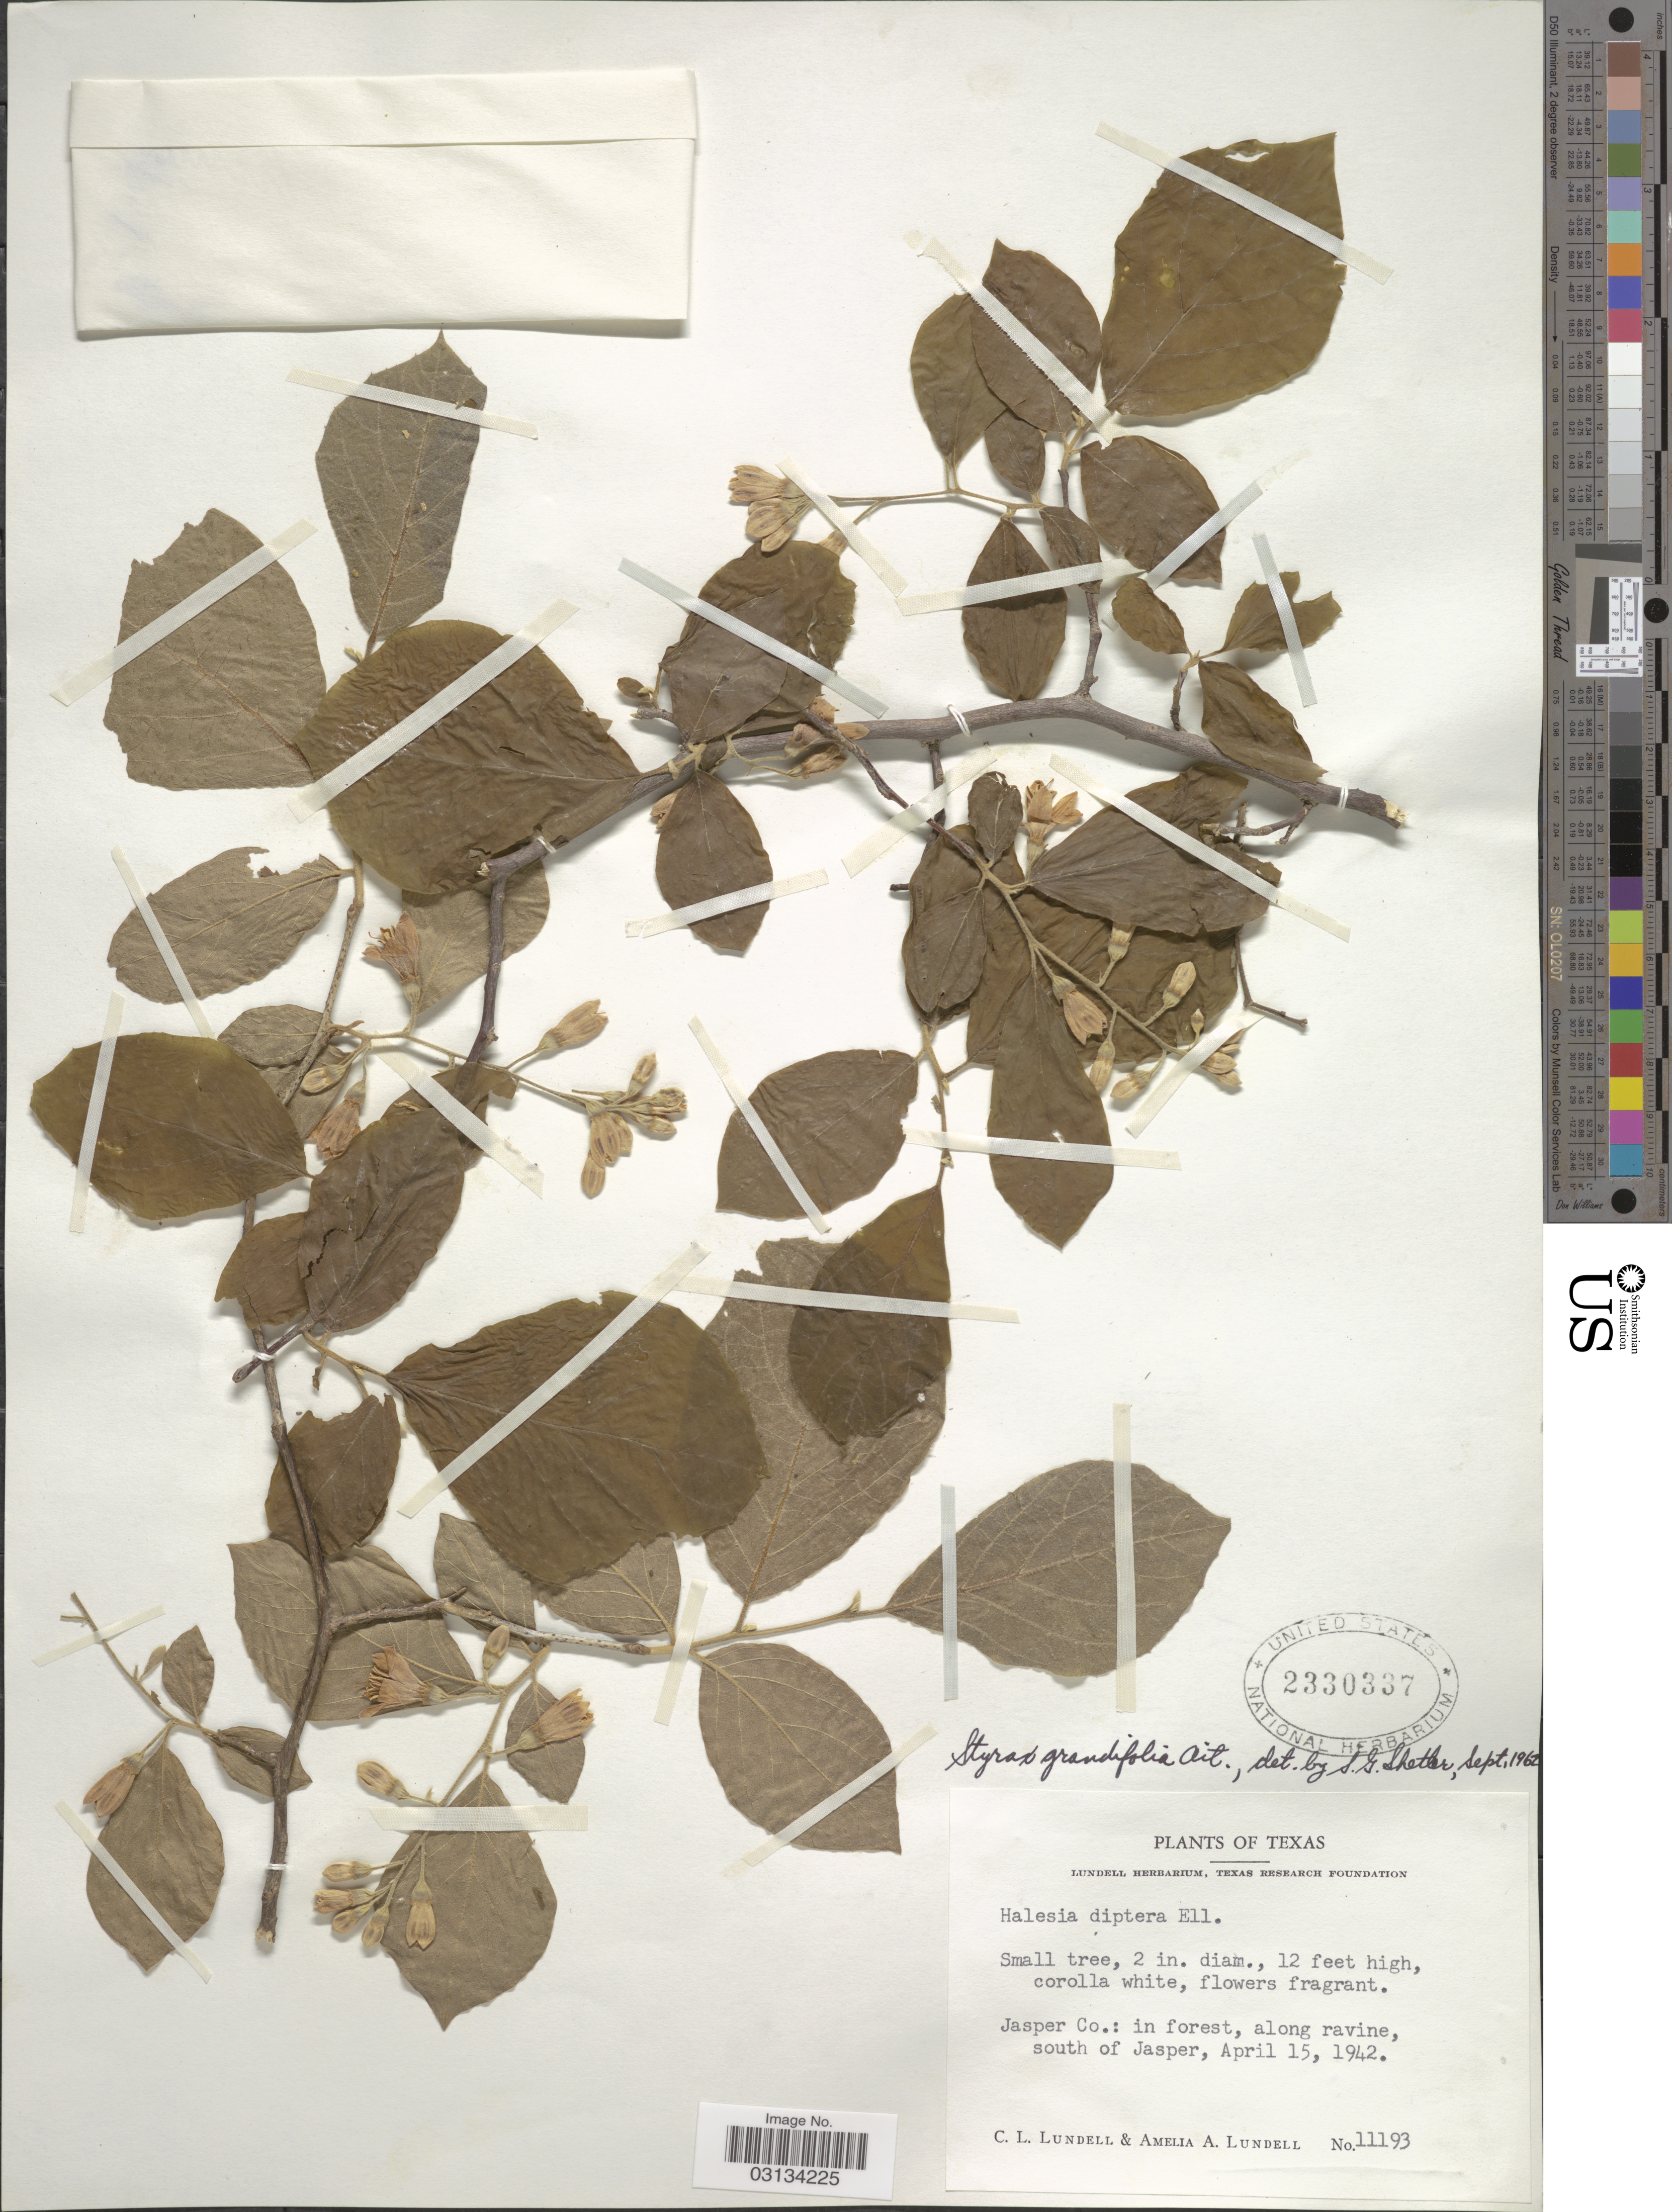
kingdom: Plantae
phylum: Tracheophyta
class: Magnoliopsida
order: Ericales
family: Styracaceae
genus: Styrax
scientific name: Styrax grandifolius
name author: Aiton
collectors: C. L. Lundell & A. A. Lundell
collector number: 11193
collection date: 1942-04-15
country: United States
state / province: Texas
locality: Jasper Co.: in forest, along ravine, south of Jasper.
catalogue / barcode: US 2330337